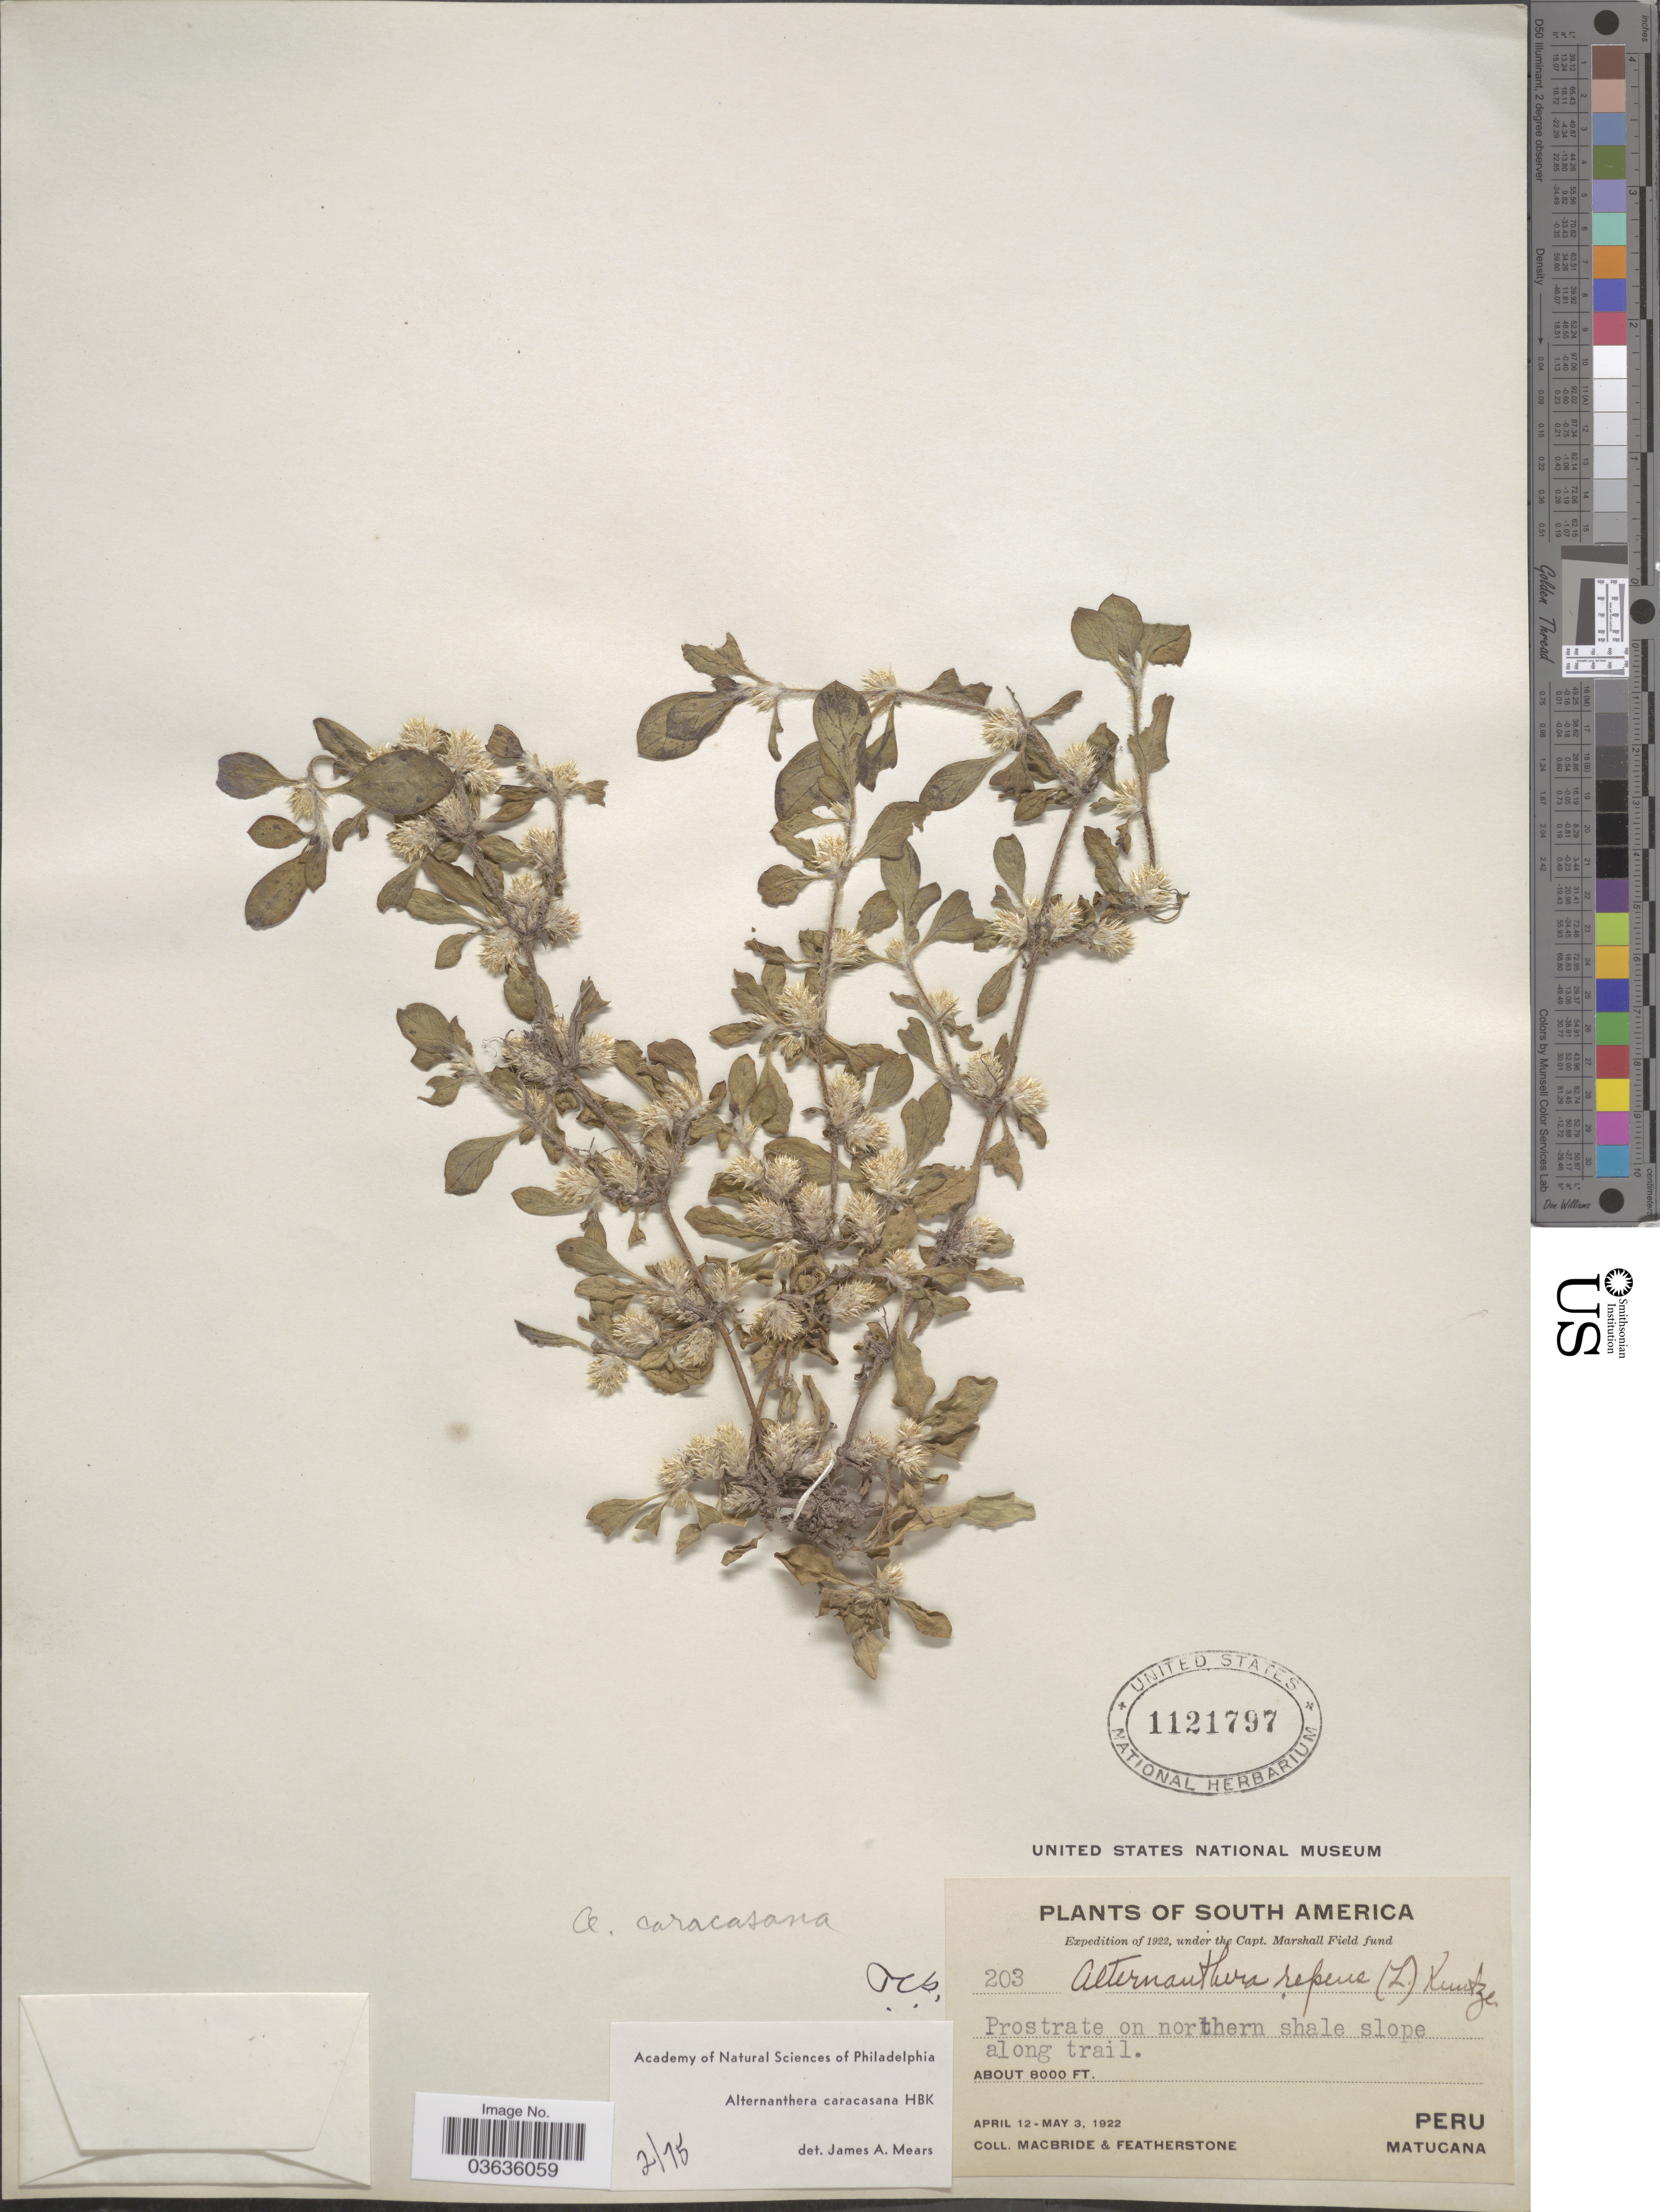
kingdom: Plantae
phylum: Tracheophyta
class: Magnoliopsida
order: Caryophyllales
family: Amaranthaceae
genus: Alternanthera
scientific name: Alternanthera caracasana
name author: Kunth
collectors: Macbride, -- & -. Featherstone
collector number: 203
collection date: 1922-04-12/1922-05-03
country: Peru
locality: Prostrate on northern shale slope along trail. Matucana.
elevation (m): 2438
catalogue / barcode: US 1121797